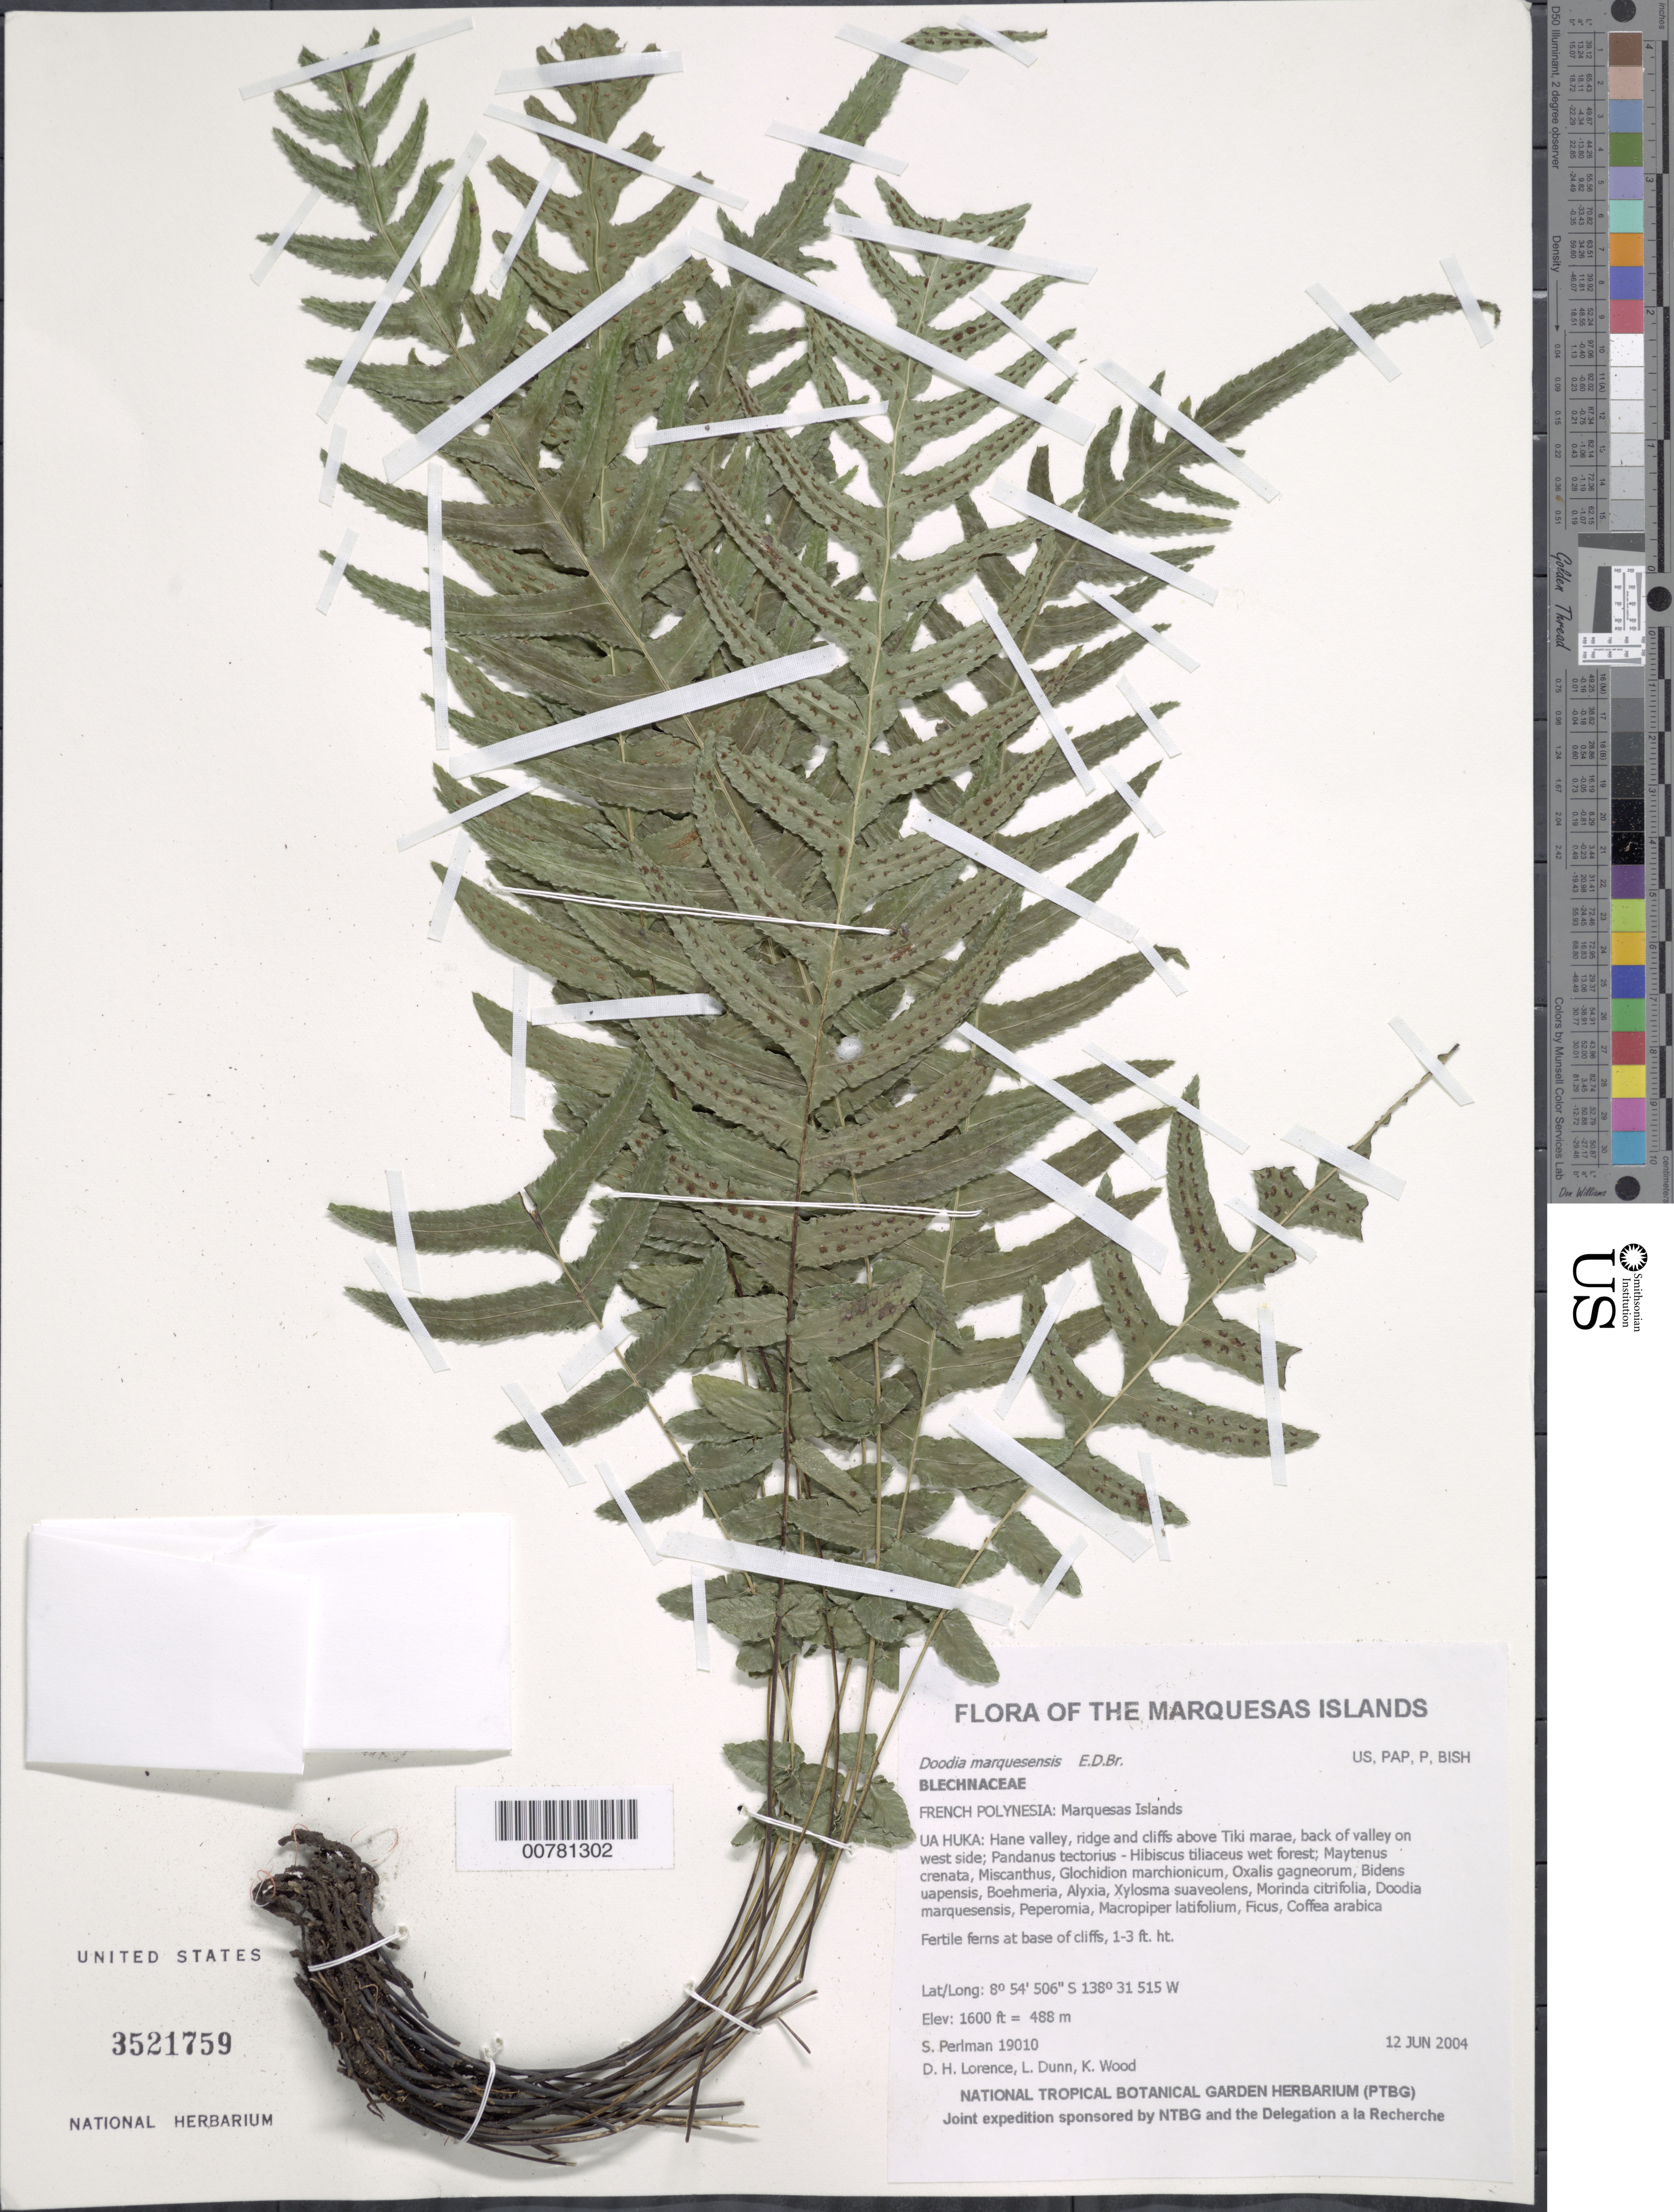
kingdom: Plantae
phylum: Tracheophyta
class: Polypodiopsida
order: Polypodiales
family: Blechnaceae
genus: Doodia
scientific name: Doodia marquesensis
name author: E.D. Br.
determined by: Lorence, David H., (PTBG), National Tropical Botanical Garden (UNITED STATES)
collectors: S. P. Perlman, D. Lorence, L. Dunn & K. R. Wood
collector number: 19010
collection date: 2004-06-12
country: French Polynesia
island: Ua Huka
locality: Hane valley, ridge and cliffs above Tiki marae, back of valley on west side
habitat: Pandanus tectorius - Hibiscus tiliaceus wet forest. At base of cliffs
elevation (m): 488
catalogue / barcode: US 3521759